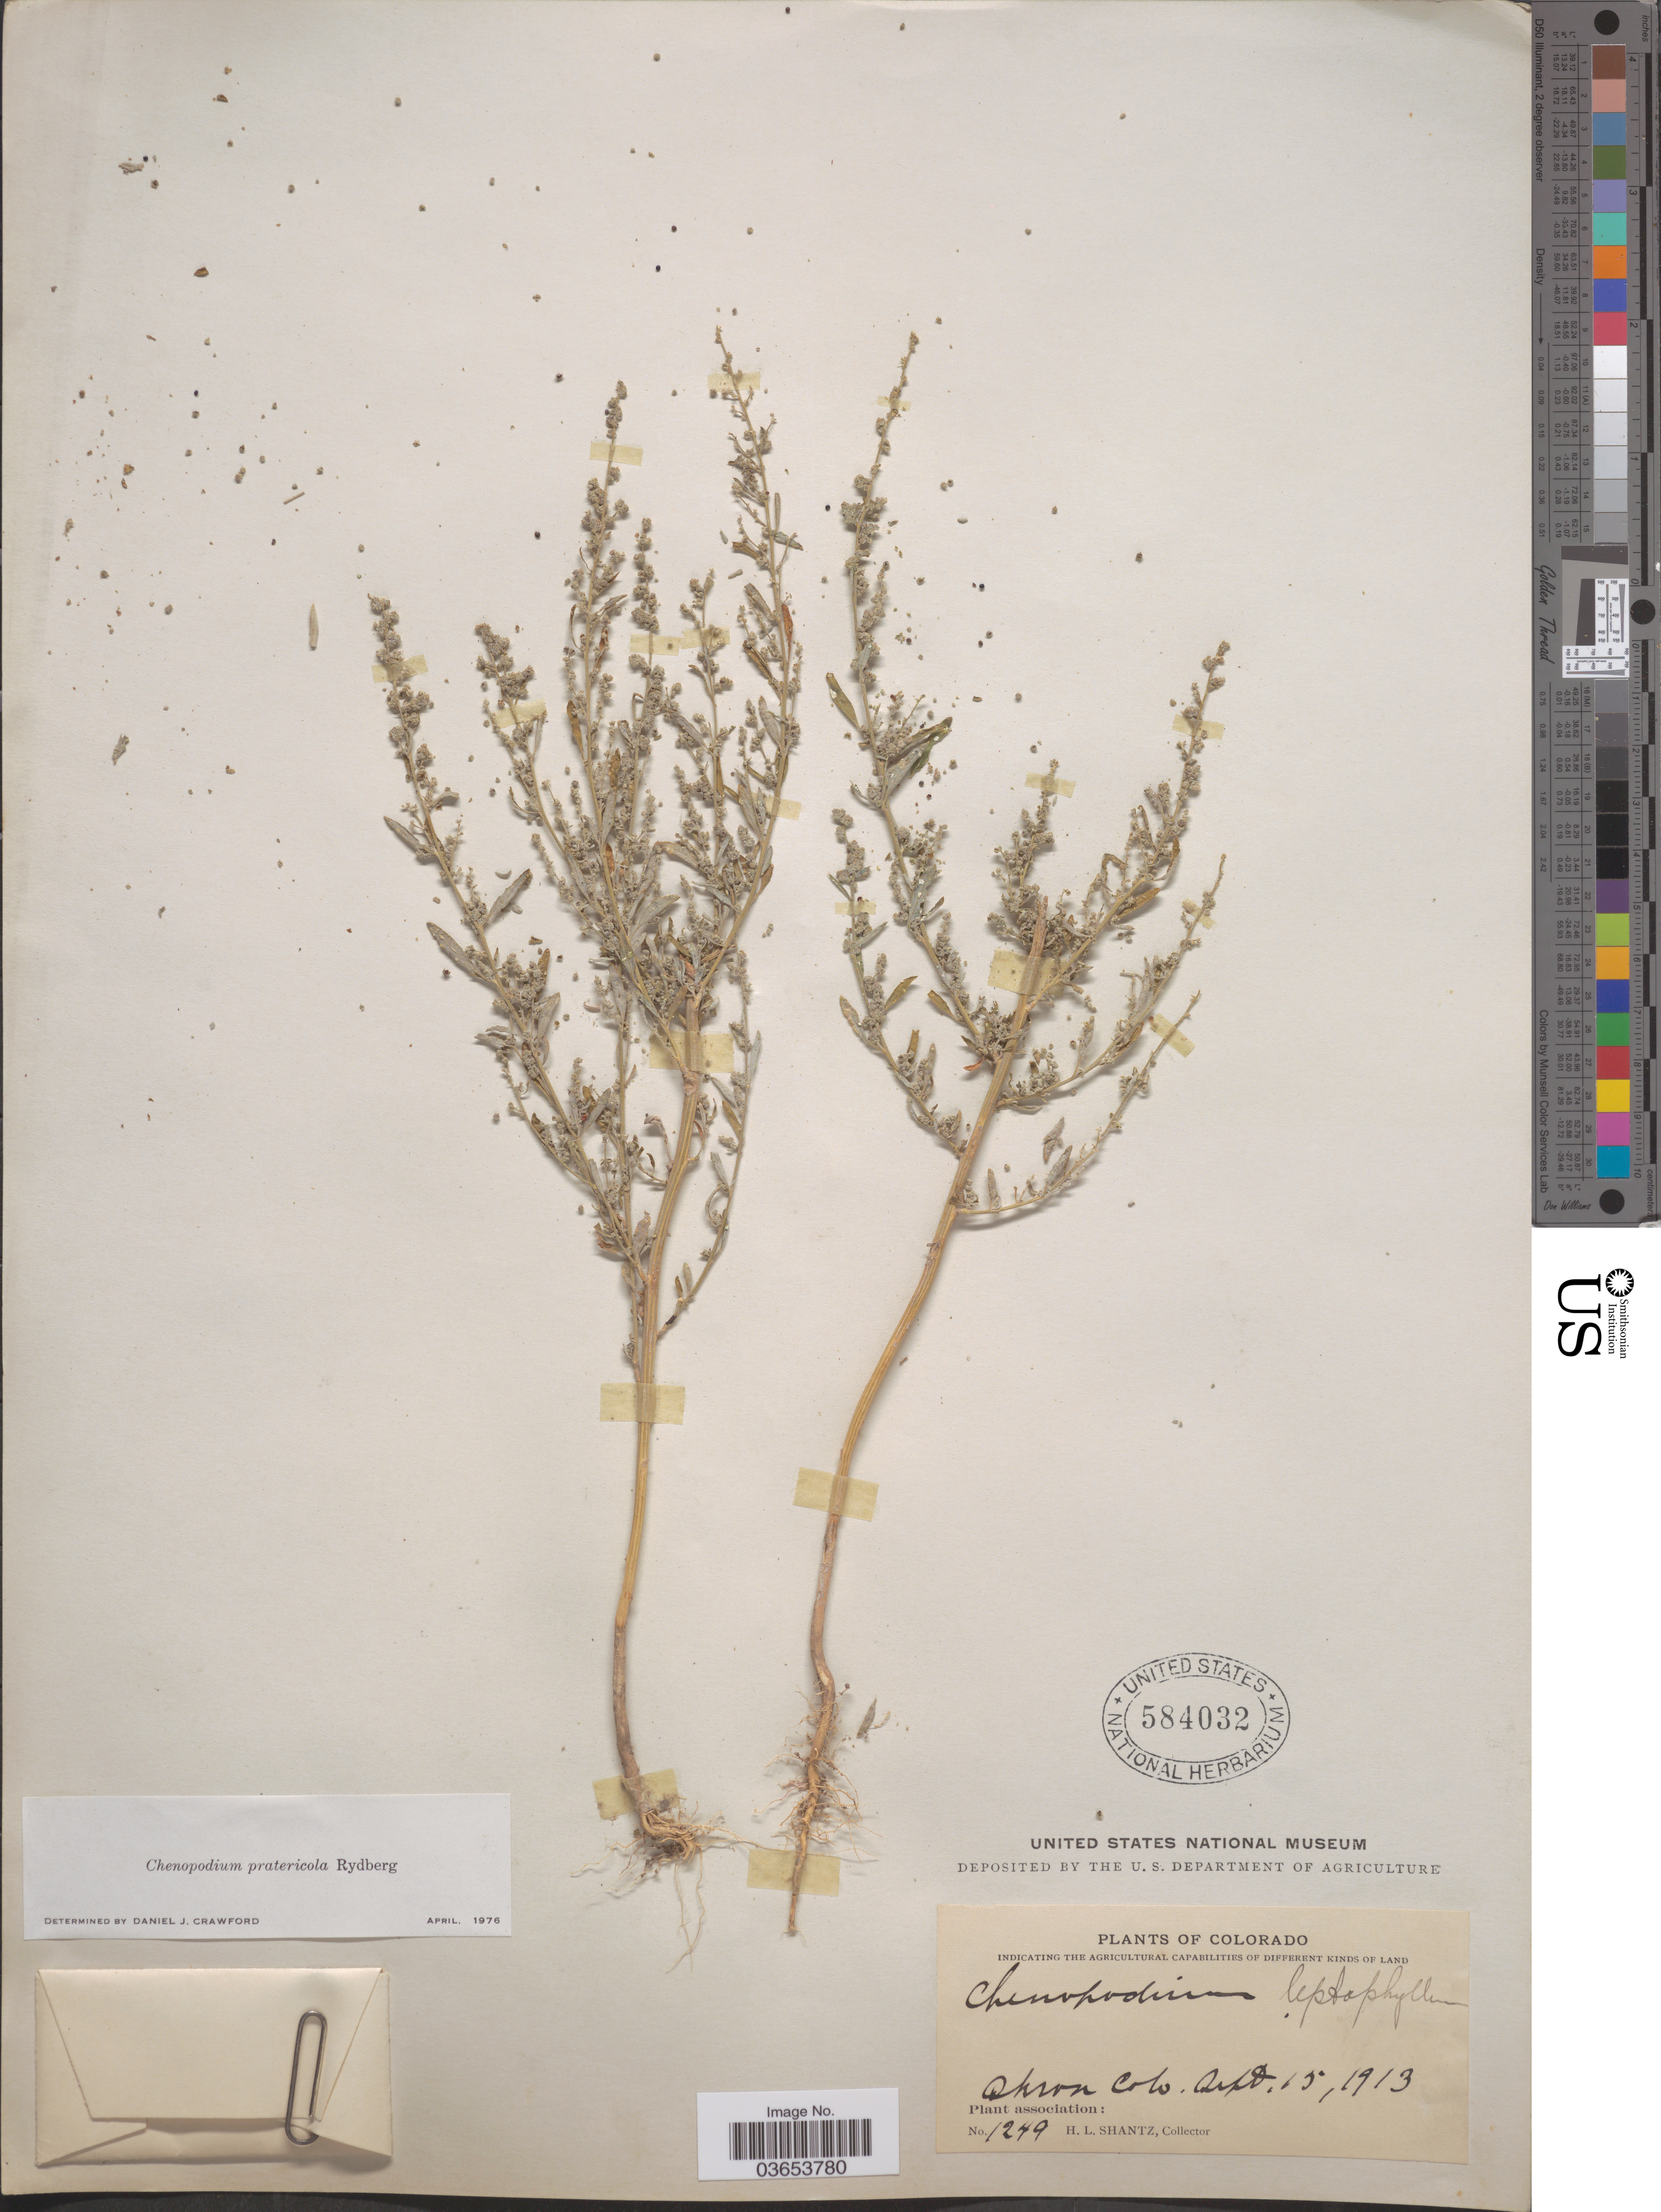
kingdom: Plantae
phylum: Tracheophyta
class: Magnoliopsida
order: Caryophyllales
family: Amaranthaceae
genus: Chenopodium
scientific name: Chenopodium pratericola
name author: Rydb.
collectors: H. Shantz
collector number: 1249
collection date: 1913-09-15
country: United States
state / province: Colorado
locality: Akron.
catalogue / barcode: US 584032